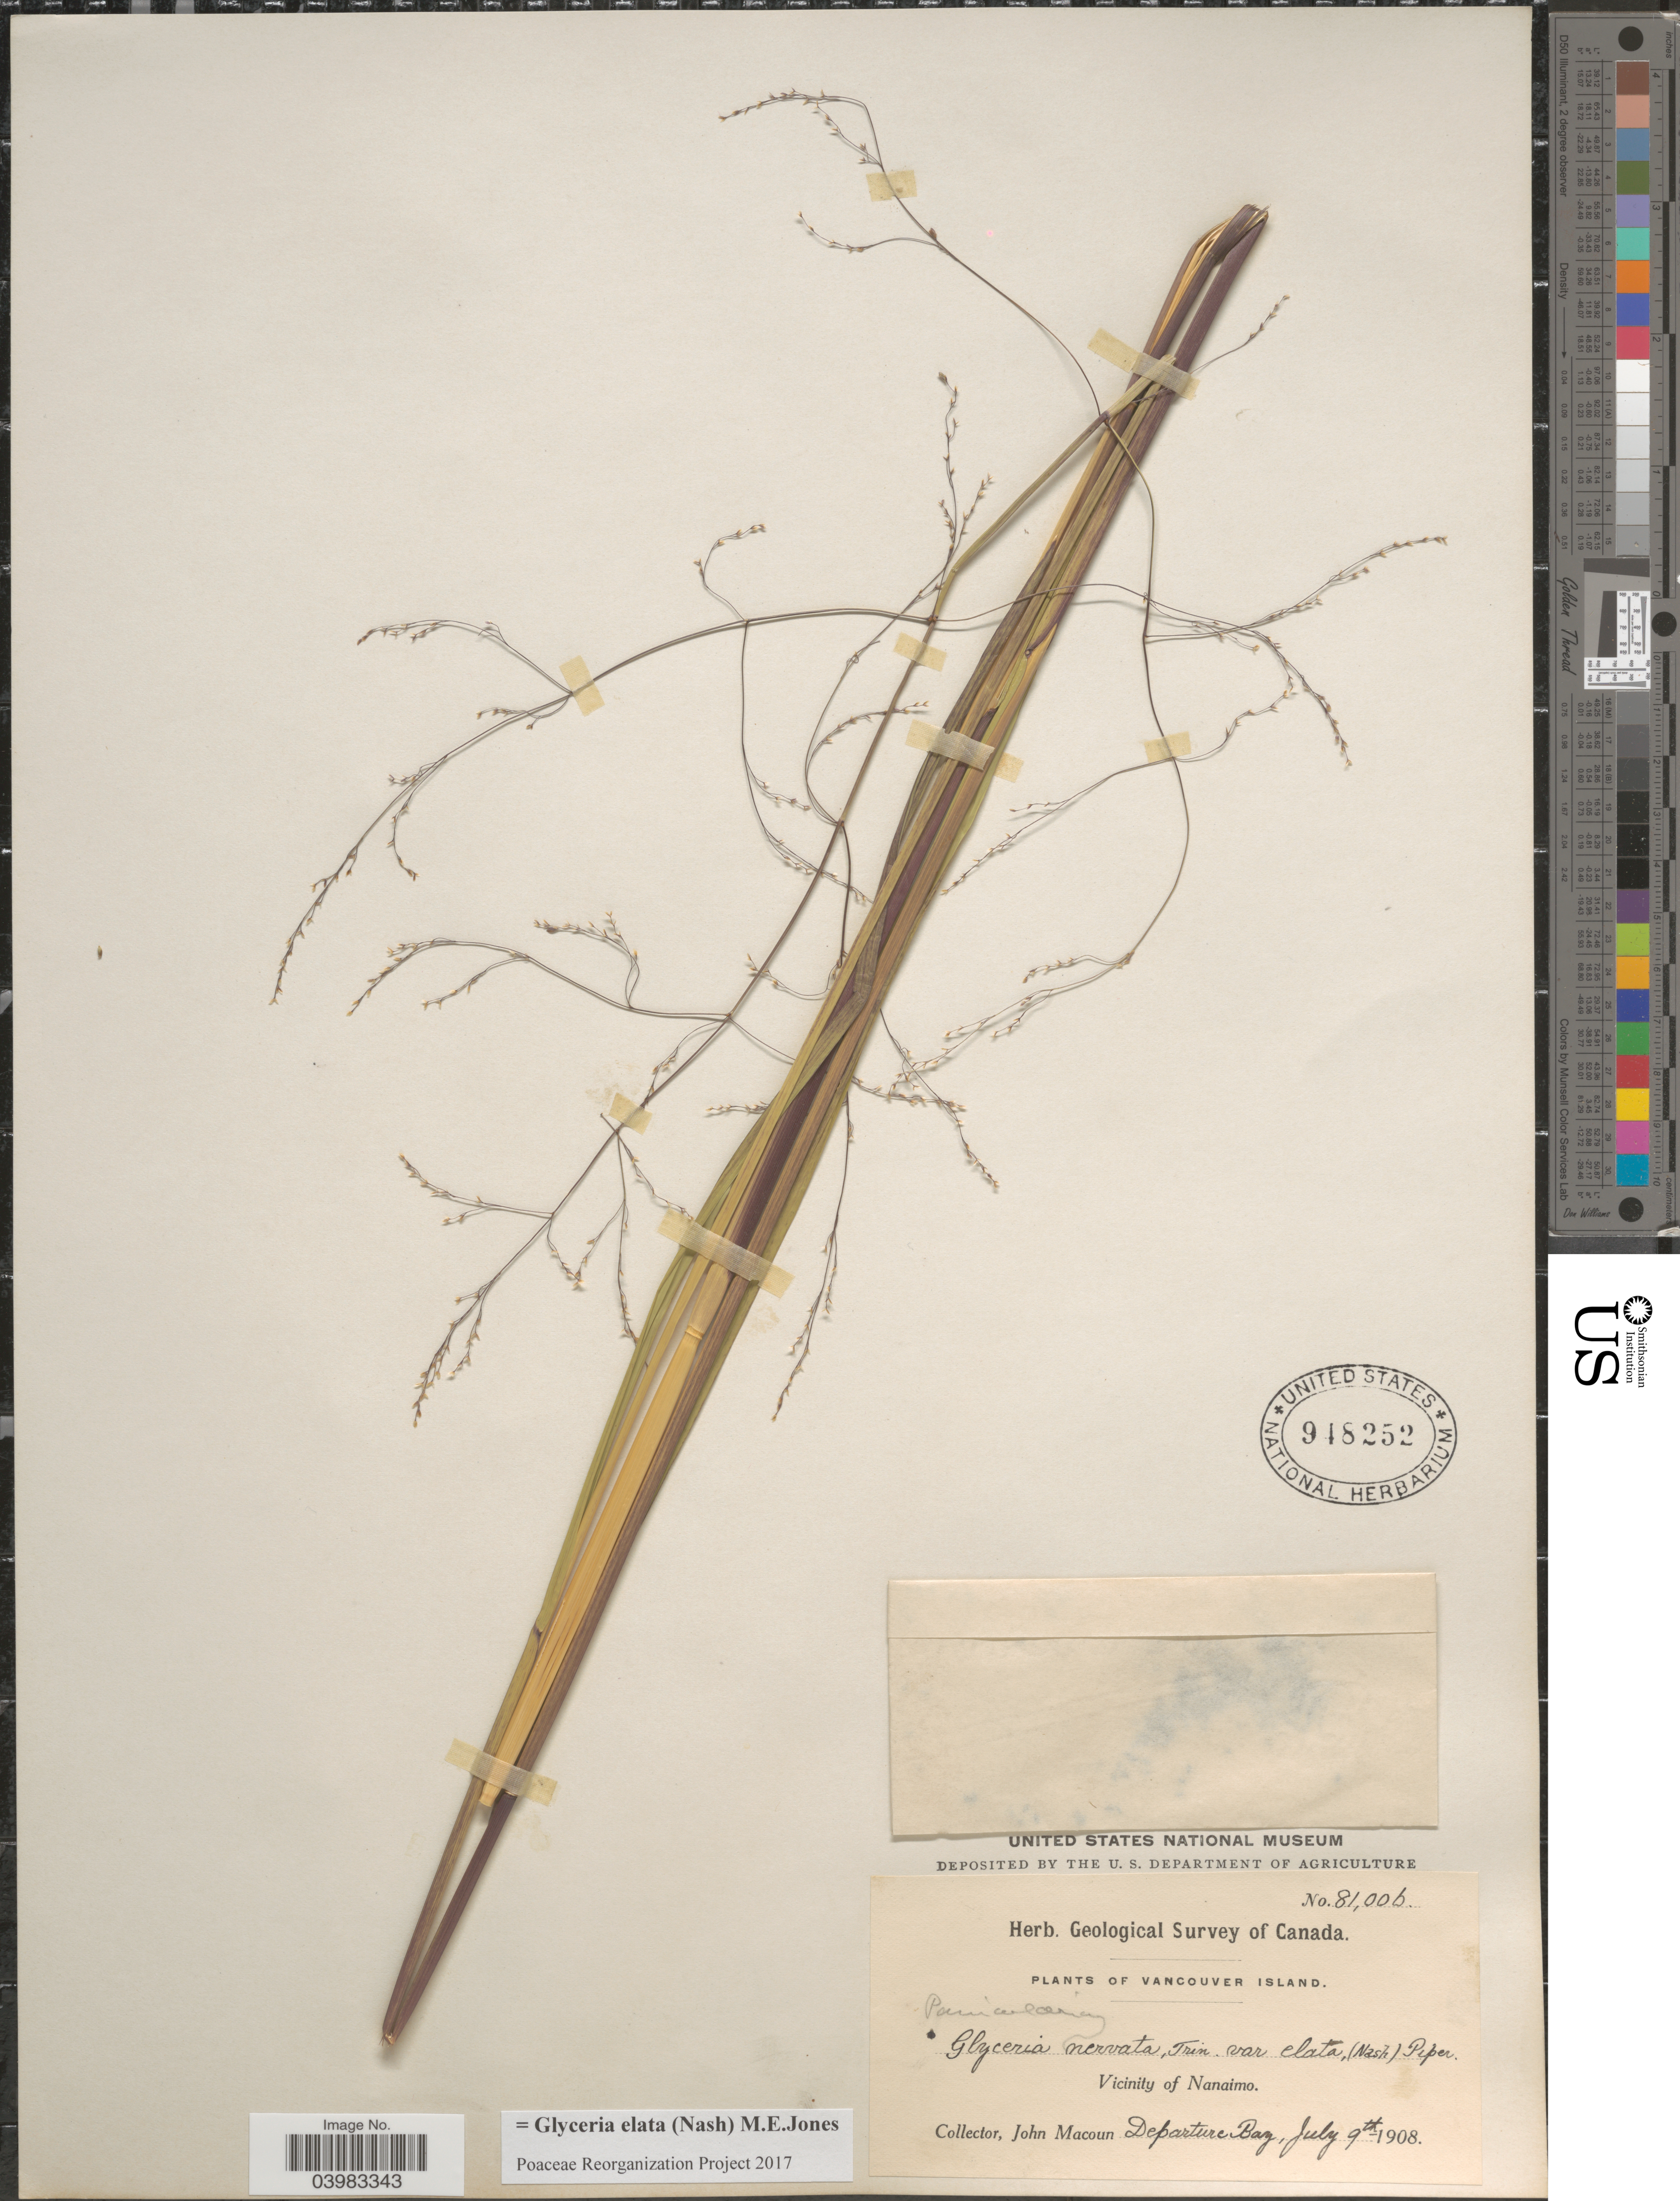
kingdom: Plantae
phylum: Tracheophyta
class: Liliopsida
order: Poales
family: Poaceae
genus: Glyceria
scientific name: Glyceria elata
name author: (Nash) M.E. Jones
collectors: J. Macoun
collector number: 81006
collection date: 1908-07-09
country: Canada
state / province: British Columbia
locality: Vancouver Island. Vicinity of Nanaimo. Departure Bay.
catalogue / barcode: US 948252